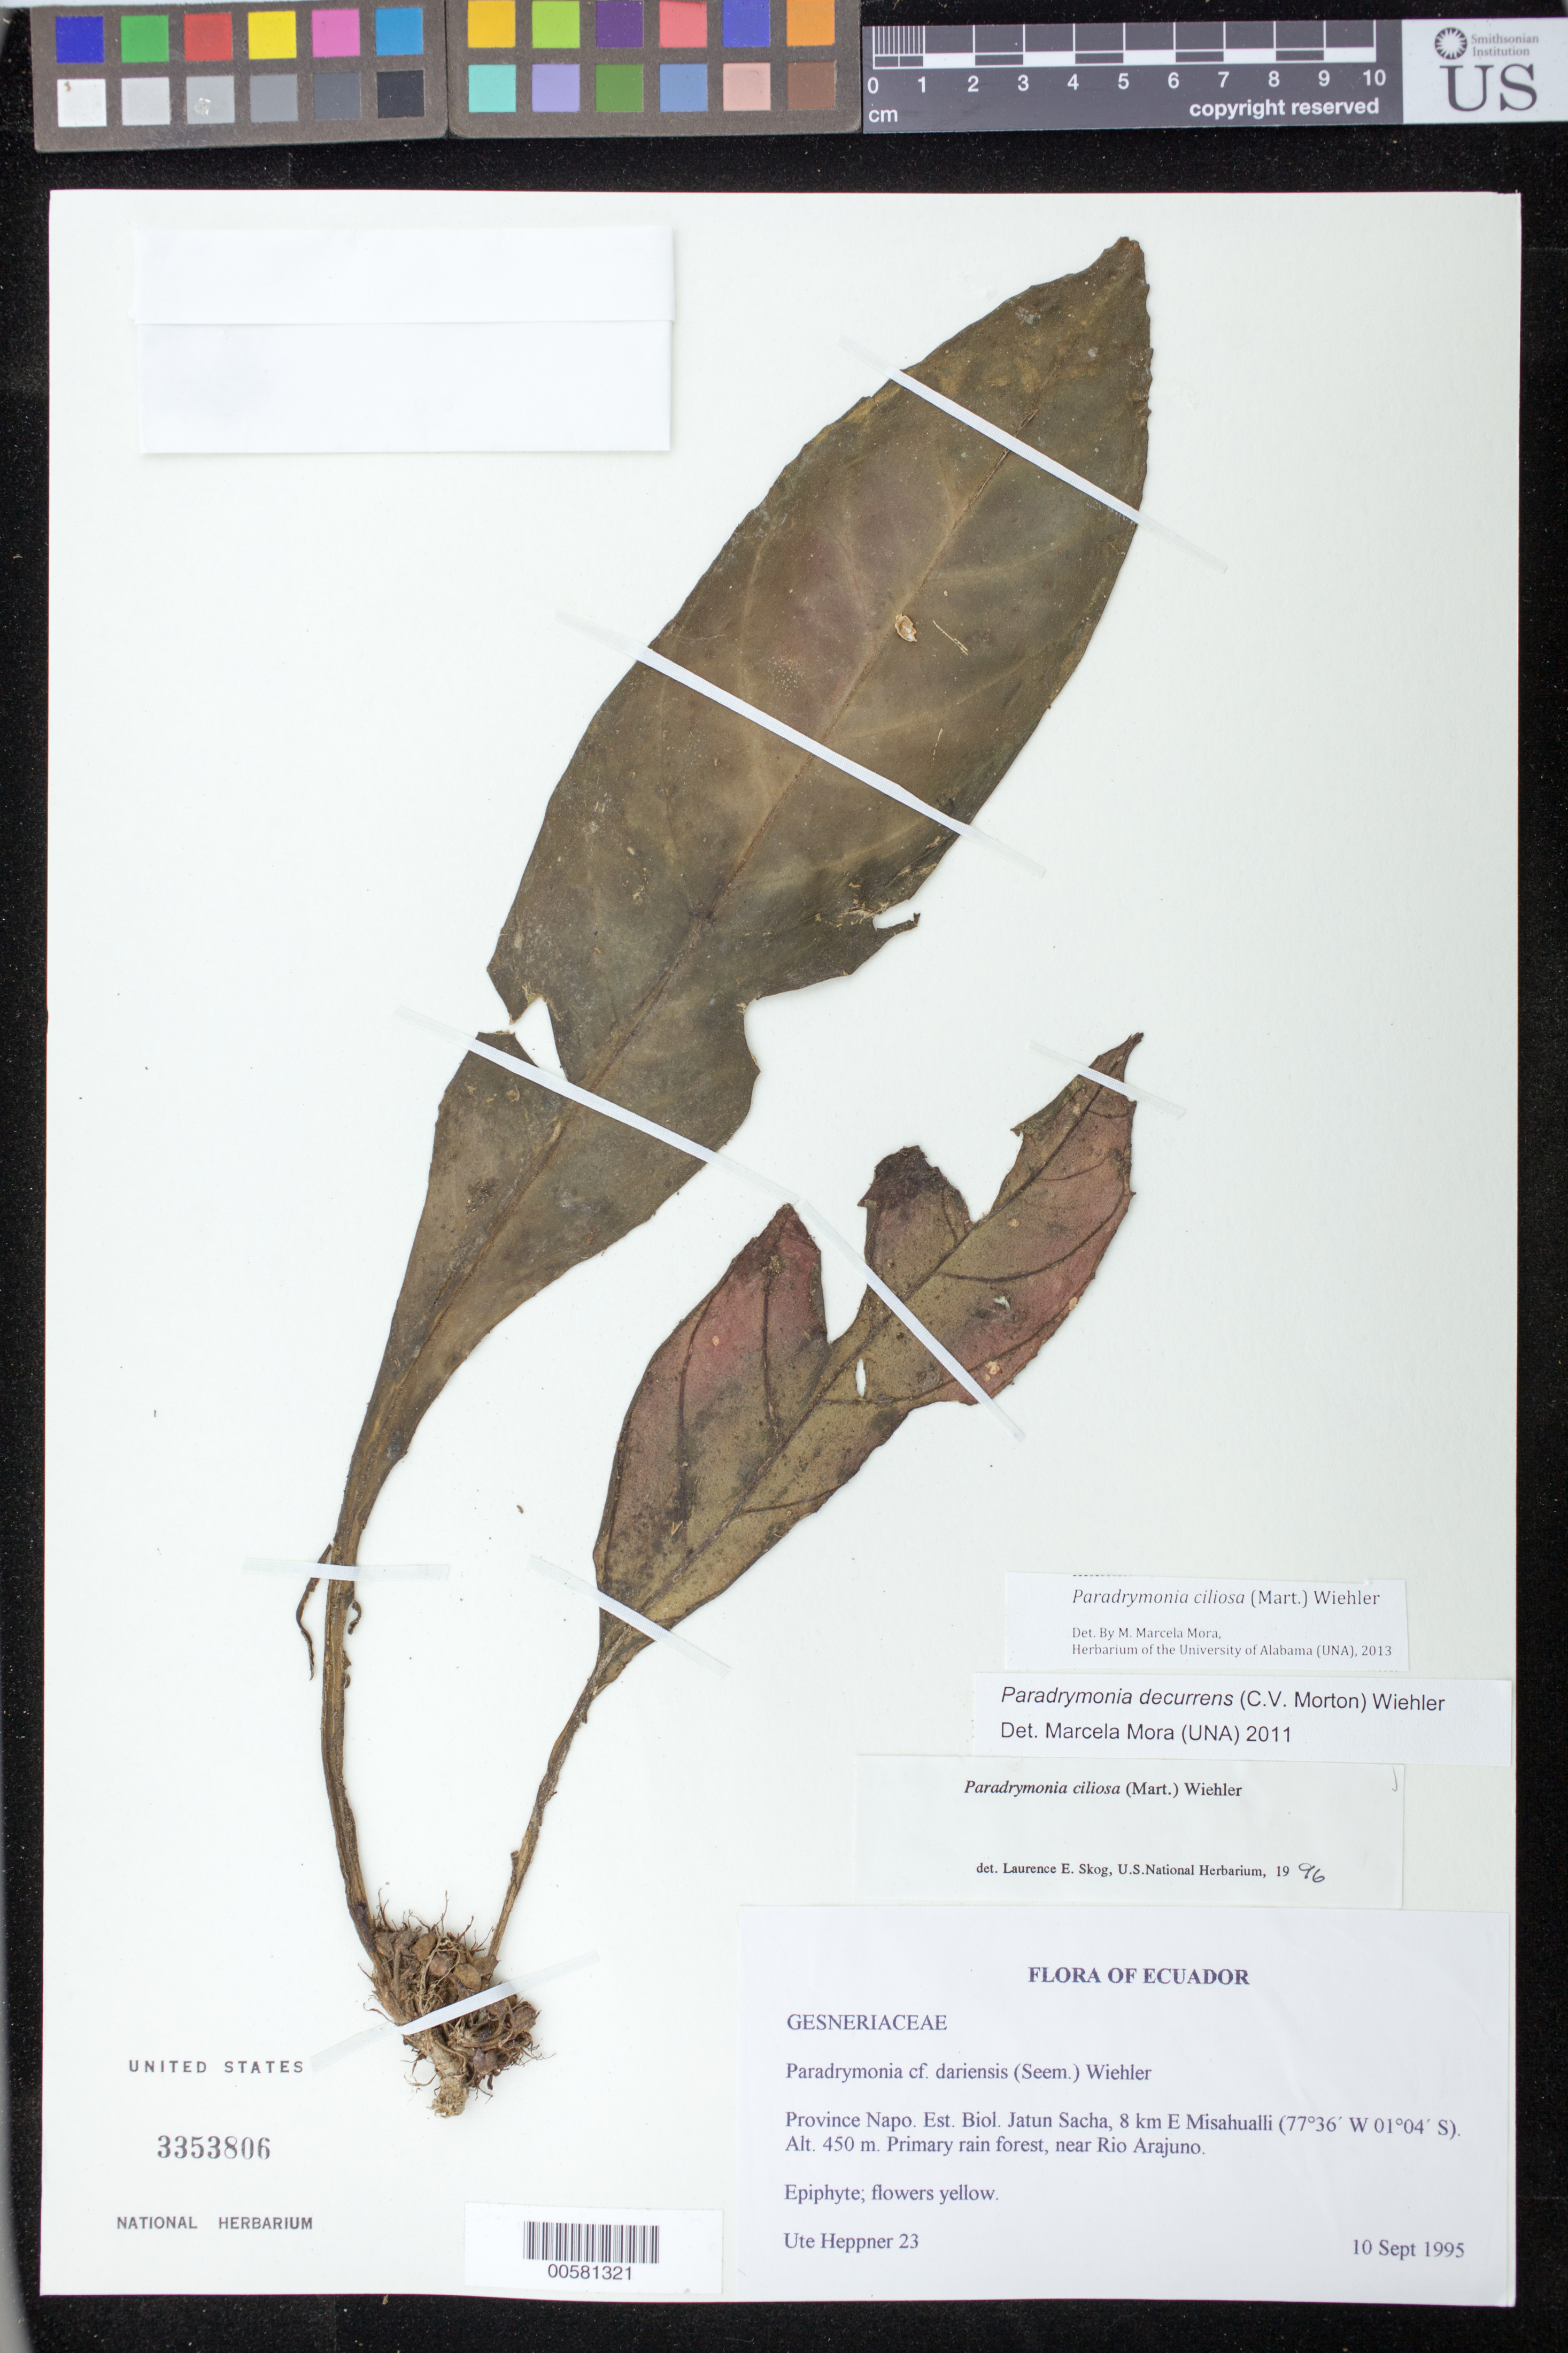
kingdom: Plantae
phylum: Tracheophyta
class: Magnoliopsida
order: Lamiales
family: Gesneriaceae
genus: Paradrymonia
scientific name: Paradrymonia ciliosa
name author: (Mart.) Wiehler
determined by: Skog, Laurence E.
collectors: U. Heppner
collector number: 23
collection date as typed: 10 Sep 1995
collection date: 1995-09-10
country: Ecuador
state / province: Napo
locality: Est. Biol. Jatun Sacha, 8 km E Misahualli; near Rio Arajuno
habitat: Primary rain forest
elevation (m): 450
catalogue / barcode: US 3353806